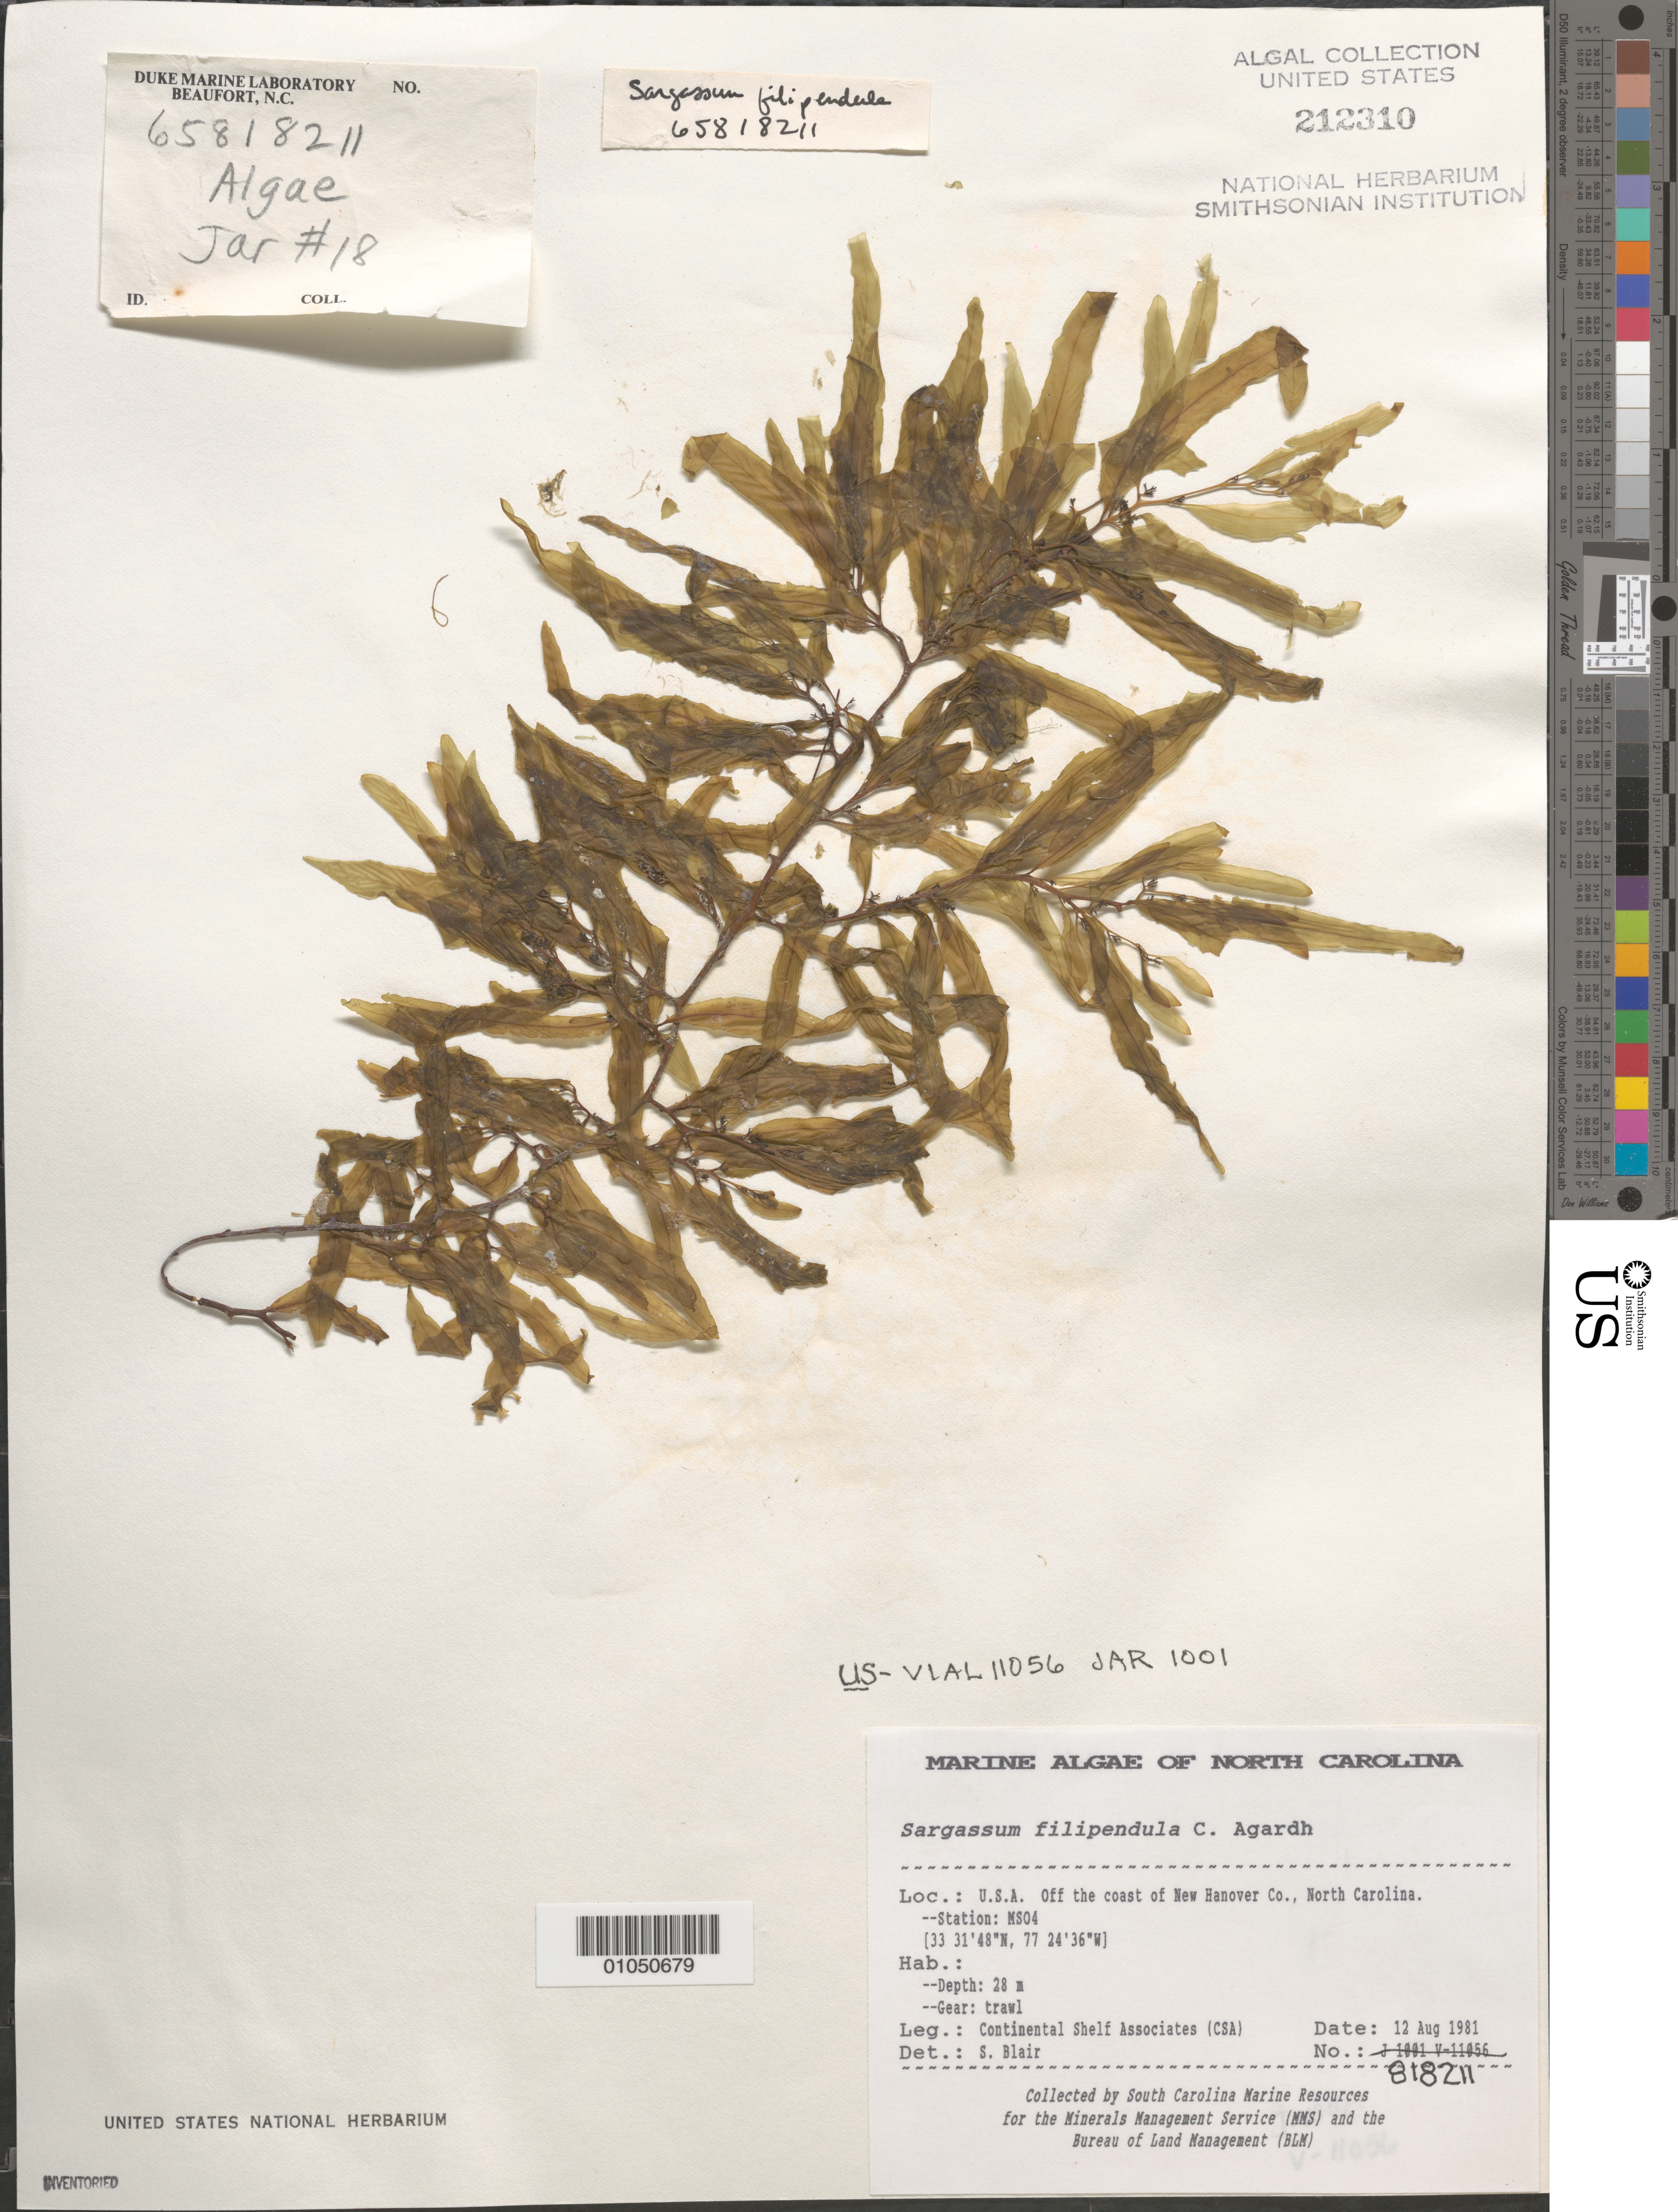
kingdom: Chromista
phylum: Ochrophyta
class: Phaeophyceae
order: Fucales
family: Sargassaceae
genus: Sargassum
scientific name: Sargassum filipendula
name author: C. Agardh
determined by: Blair, S. M.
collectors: Continental Shelf Associates for the MMS/BLM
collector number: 818211 Station MS04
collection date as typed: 12 Aug 1981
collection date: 1981-08-12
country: United States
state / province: North Carolina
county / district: New Hanover County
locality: Off coast of New Hanover County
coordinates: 33 31'48"N, 77 24'36"W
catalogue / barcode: US 212310